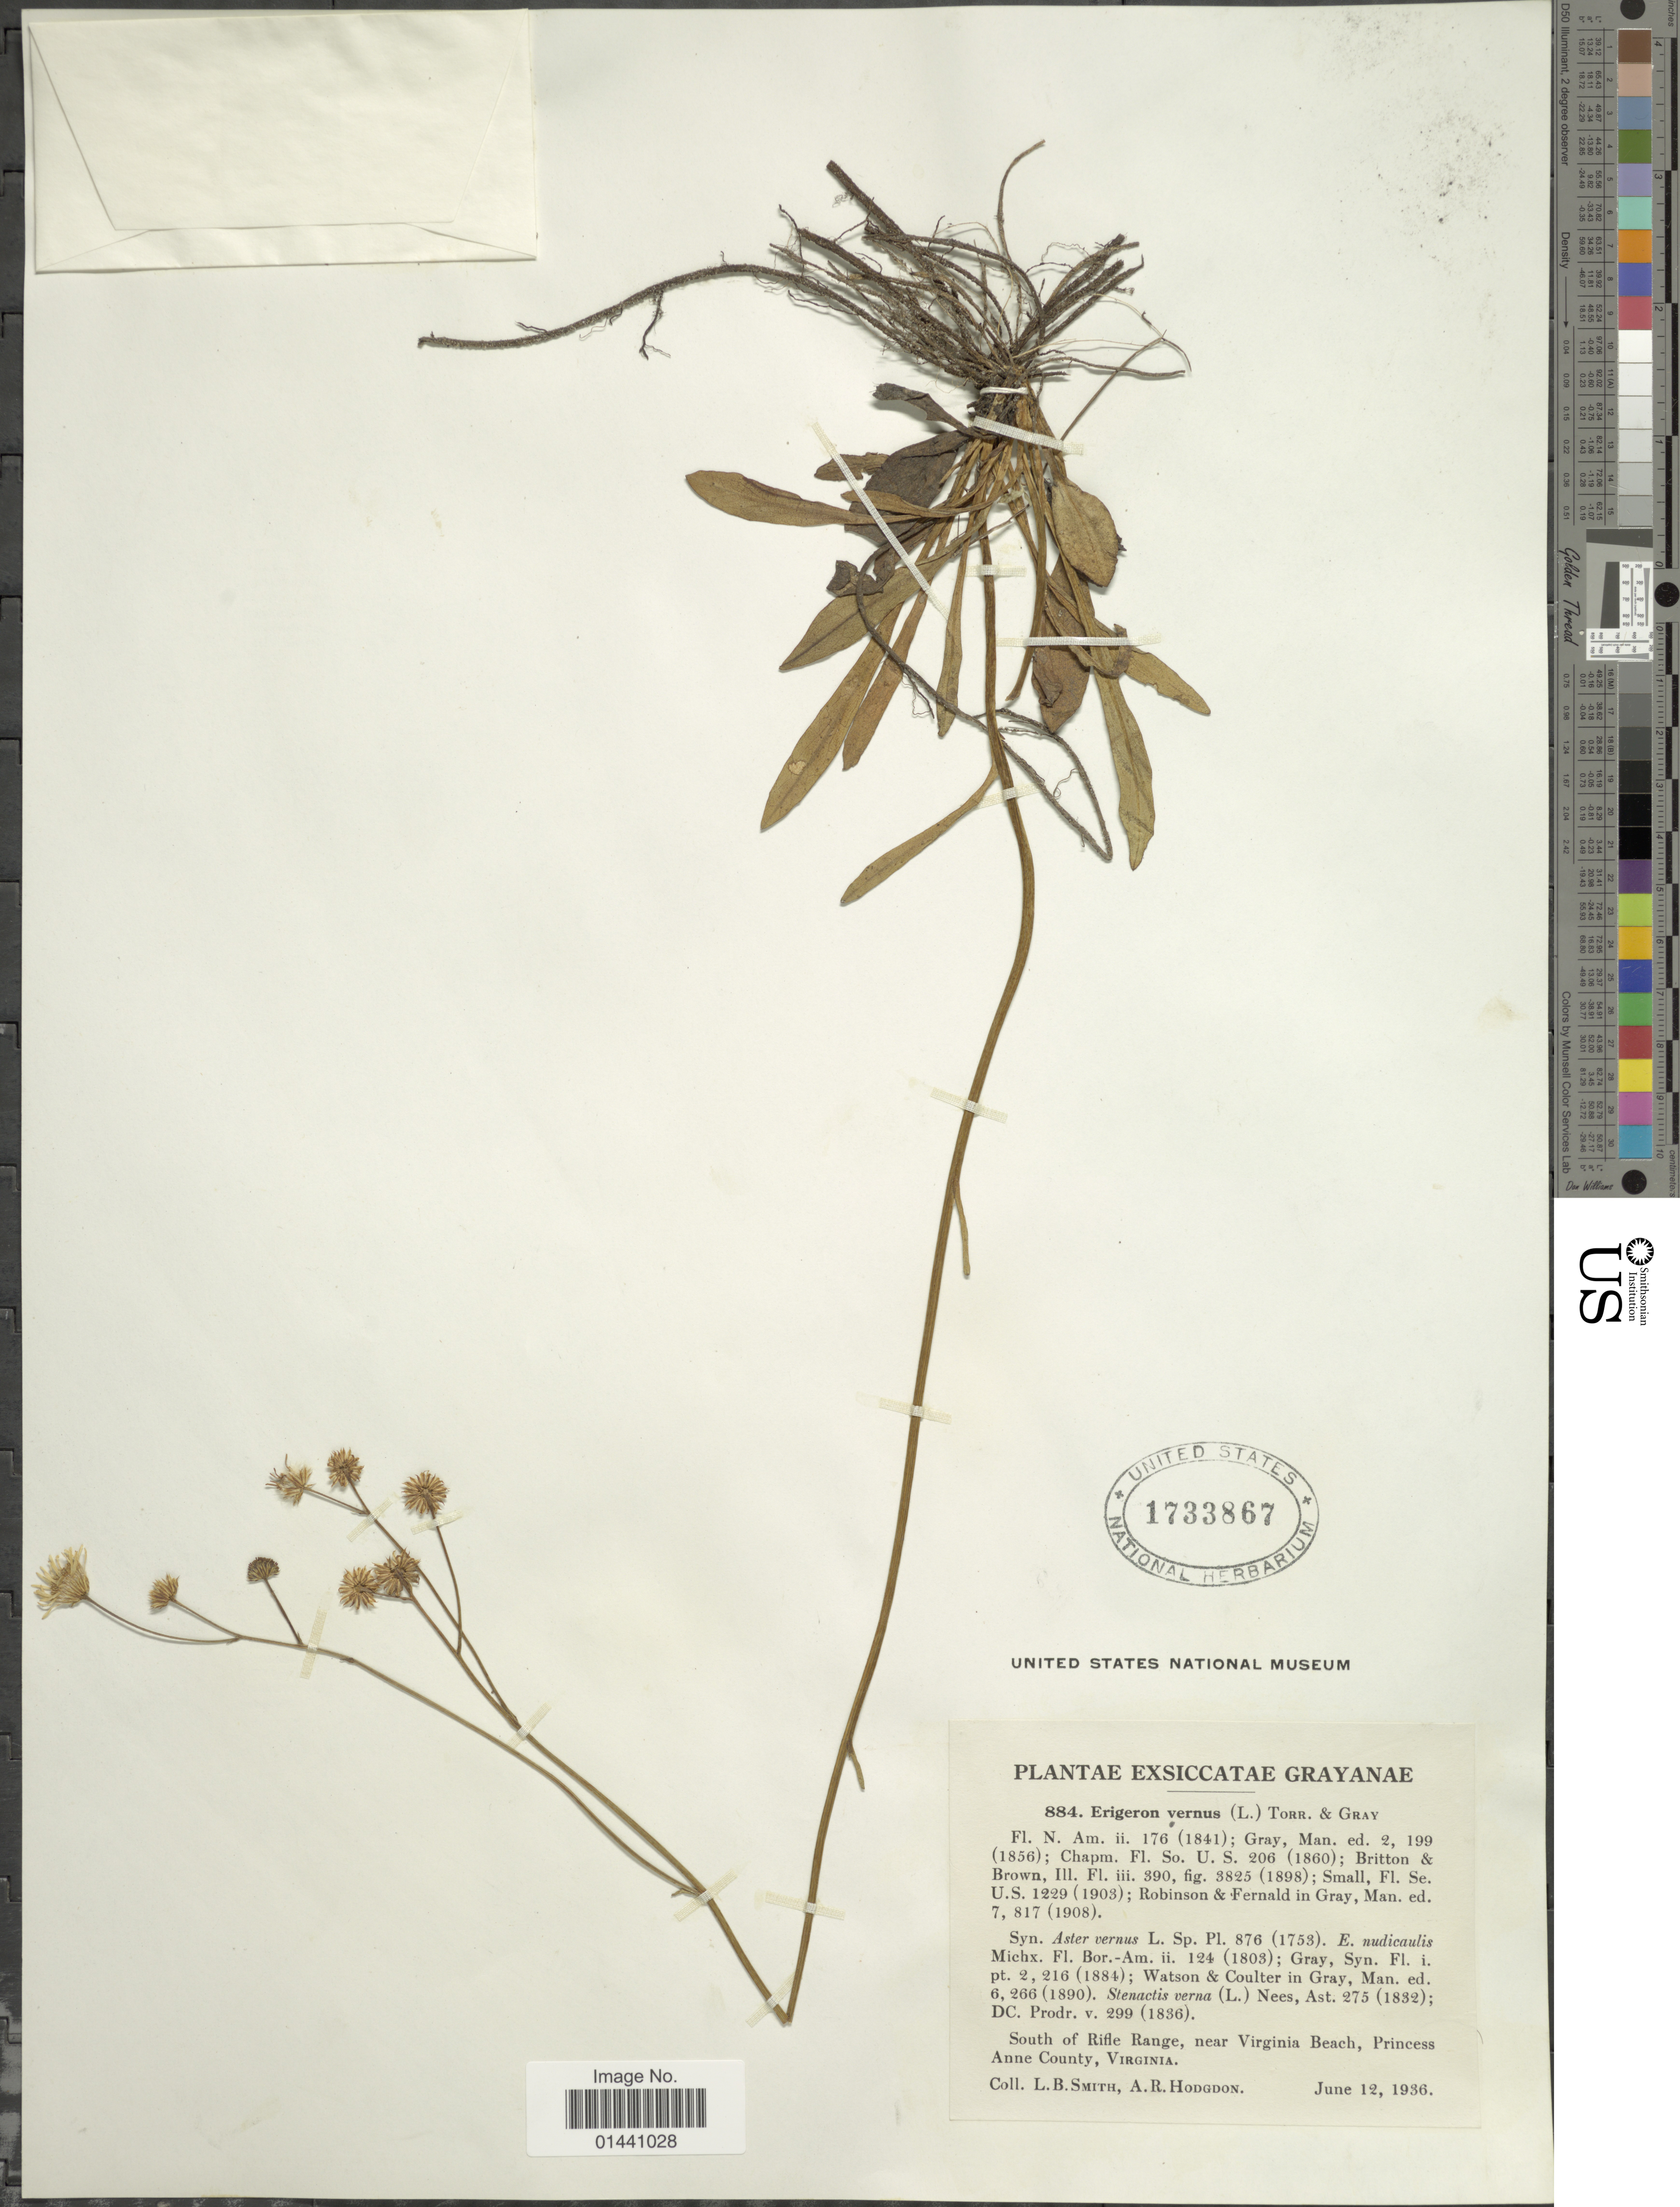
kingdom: Plantae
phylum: Tracheophyta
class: Magnoliopsida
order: Asterales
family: Asteraceae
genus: Erigeron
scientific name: Erigeron vernus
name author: (L.) Torr. & A. Gray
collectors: L. Smith & A. R. Hodgdon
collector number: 884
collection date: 1936-06-12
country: United States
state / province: Virginia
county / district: City of Virginia Beach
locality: South of Rifle Range, near Virginia Beach, Princess Anne County (=historic county name)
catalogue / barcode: US 1733867